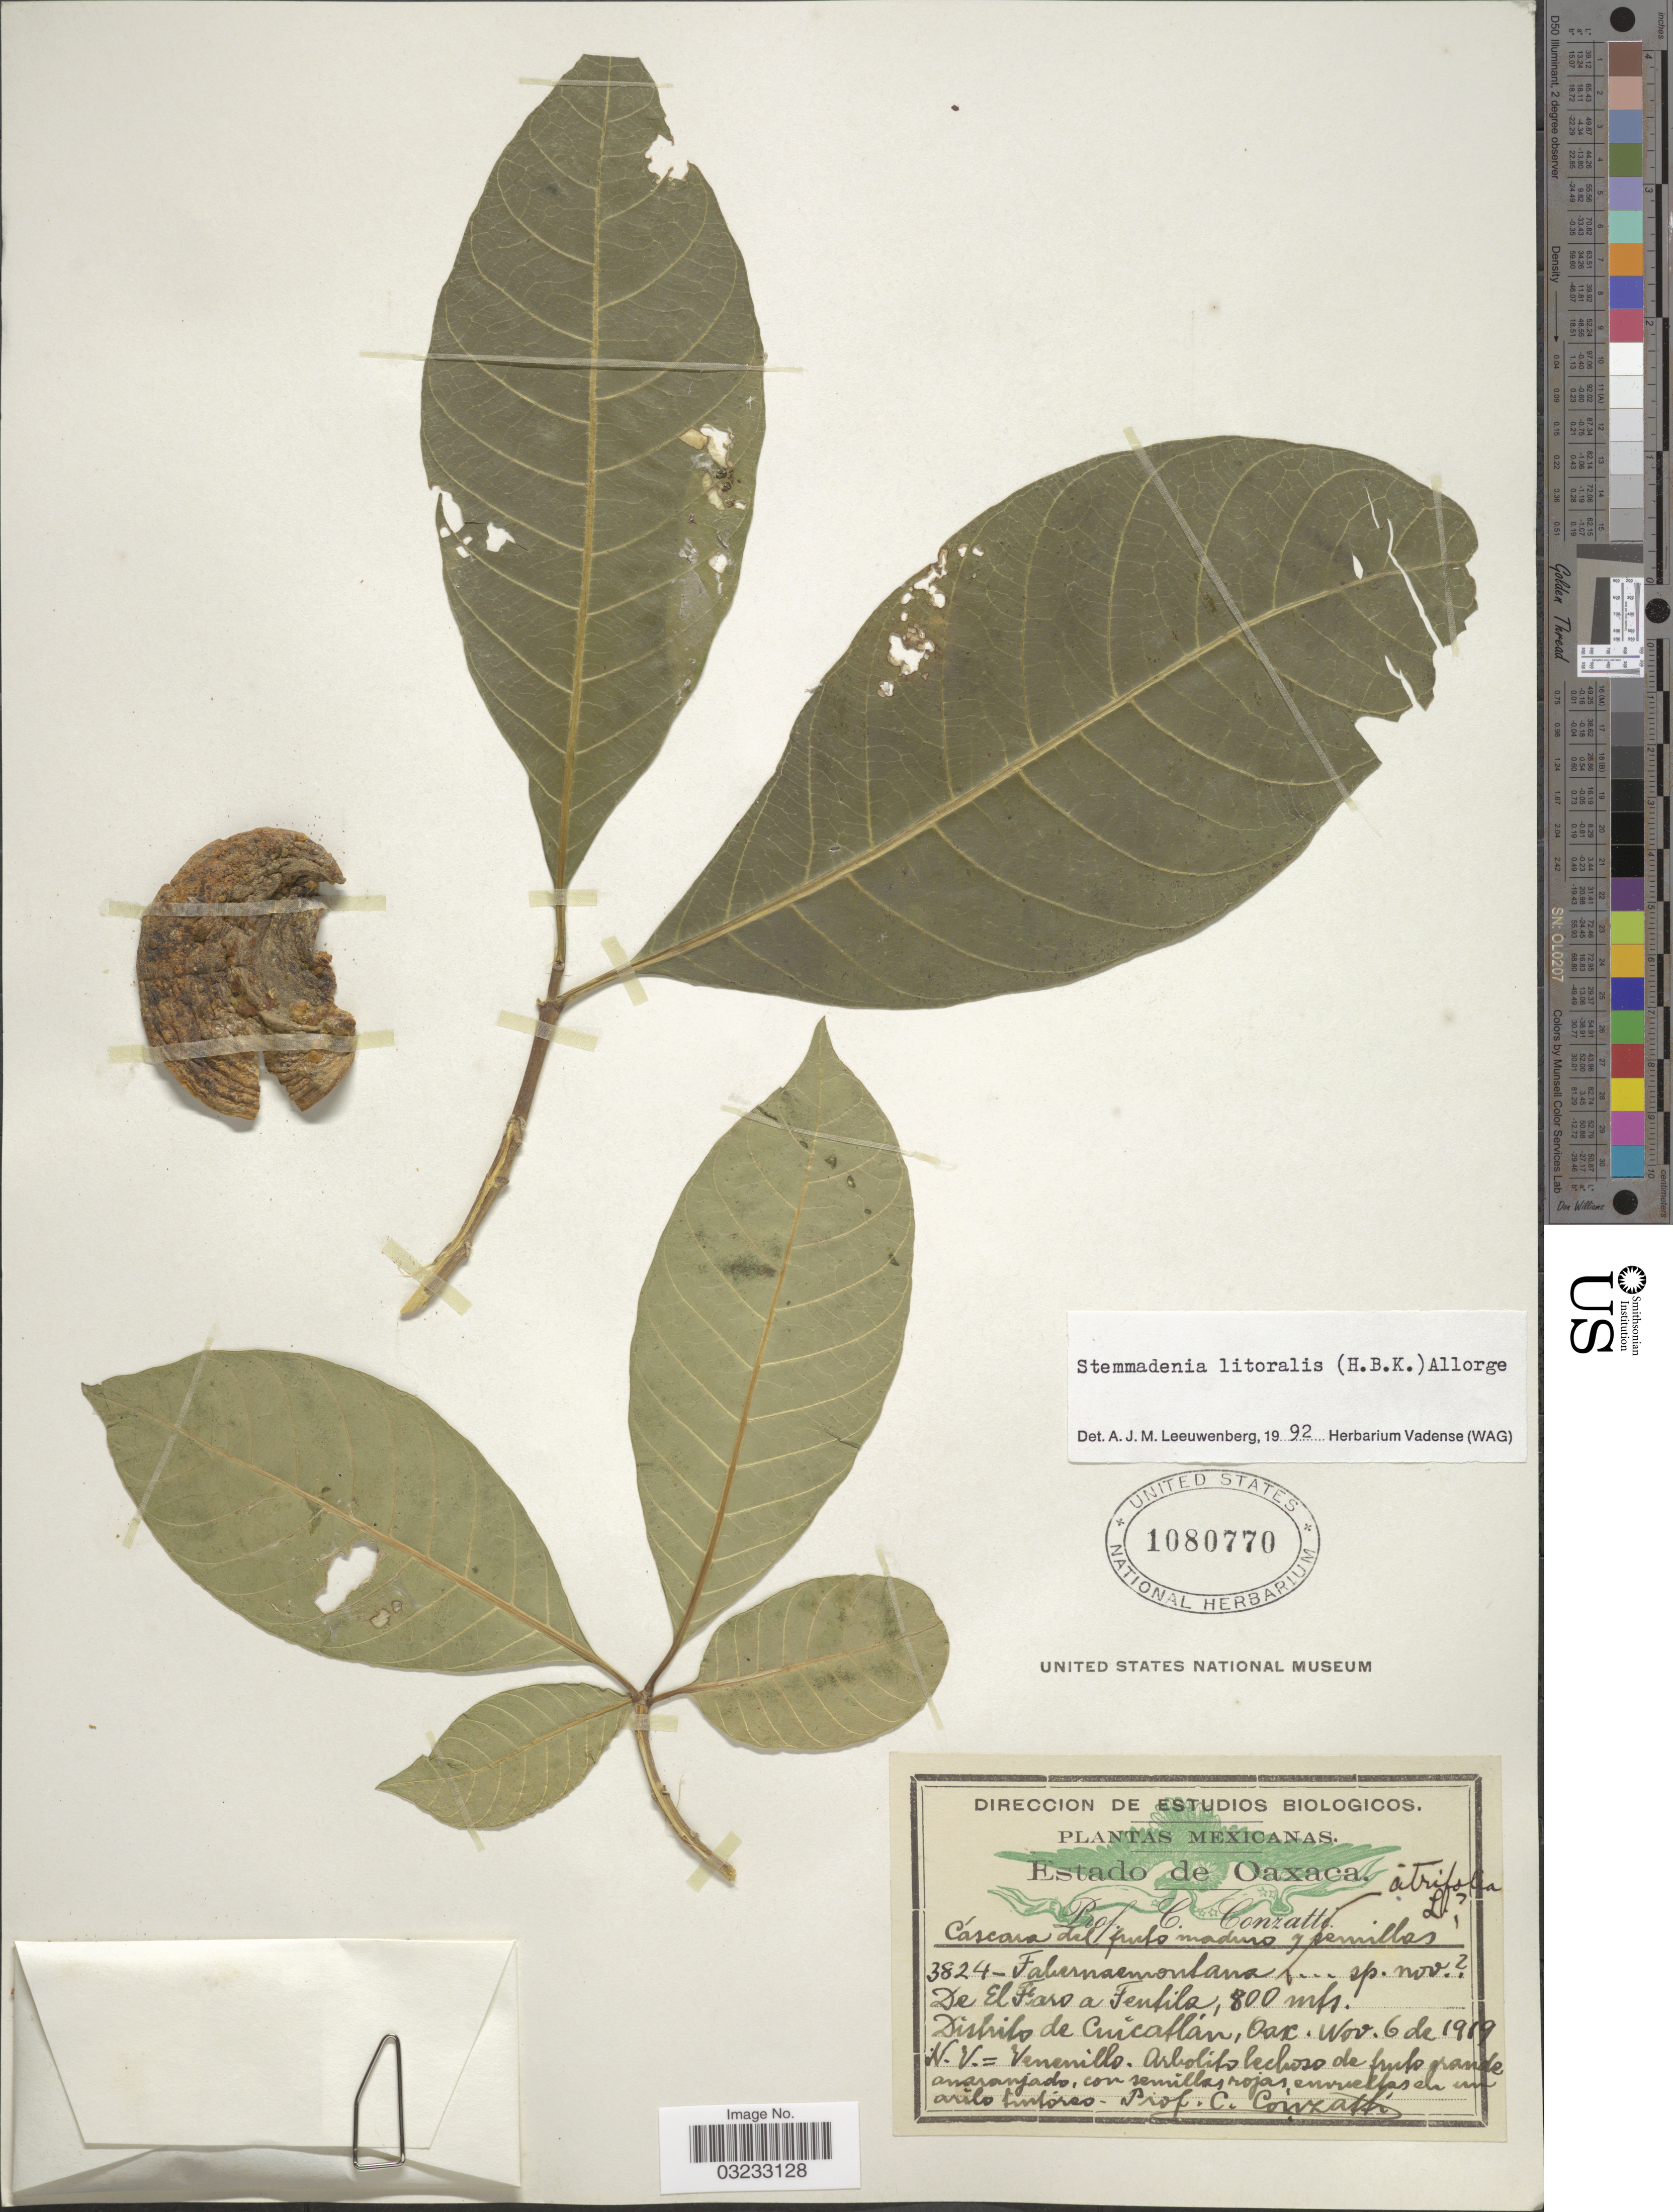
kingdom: Plantae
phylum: Tracheophyta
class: Magnoliopsida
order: Gentianales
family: Apocynaceae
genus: Stemmadenia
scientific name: Stemmadenia litoralis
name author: (Kunth) L. Allorge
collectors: C. Conzatti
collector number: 3824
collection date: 1919-11-06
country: Mexico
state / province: Oaxaca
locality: De El Faro a Teutila. Distrito de Cuicatlán.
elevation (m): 800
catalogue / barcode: US 1080770